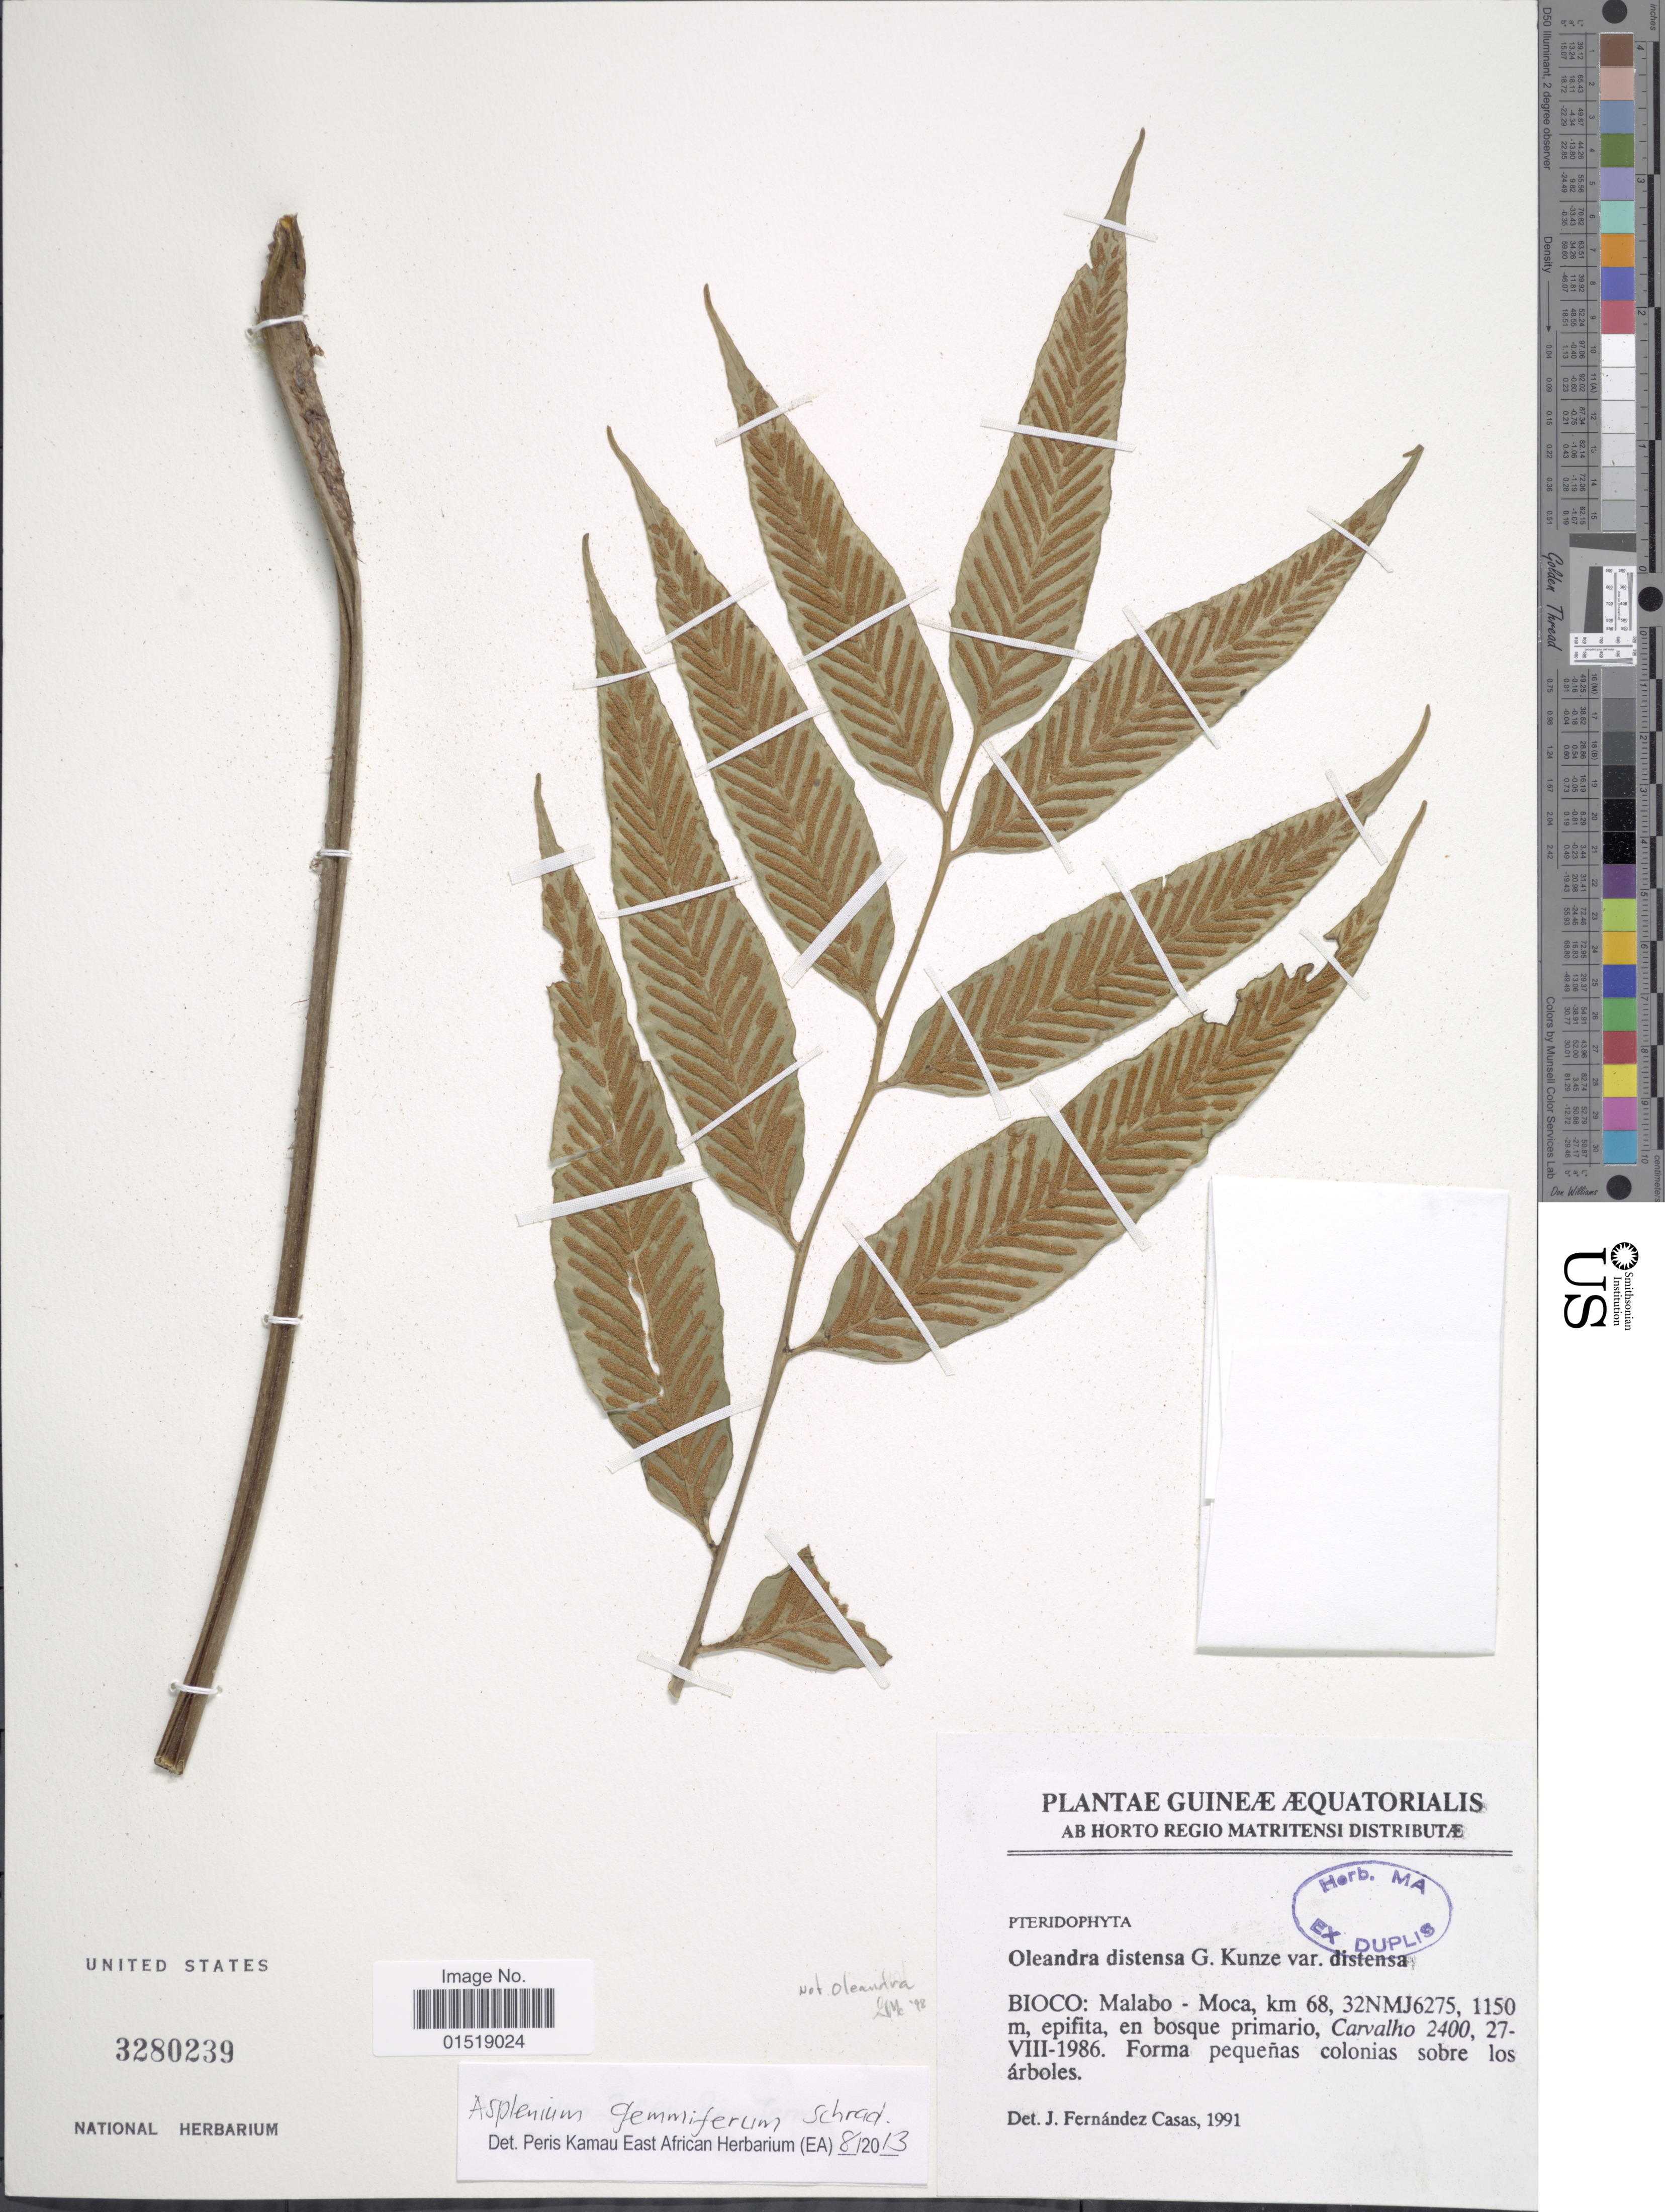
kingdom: Plantae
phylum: Tracheophyta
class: Polypodiopsida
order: Polypodiales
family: Aspleniaceae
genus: Asplenium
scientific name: Asplenium gemmiferum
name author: Schrad.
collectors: Carvalho, --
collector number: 2400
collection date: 1986-08-27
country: Equatorial Guinea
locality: Bioco: Malabo - Moca, km 68, 32NMJ6275.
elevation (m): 1150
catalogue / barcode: US 3280239